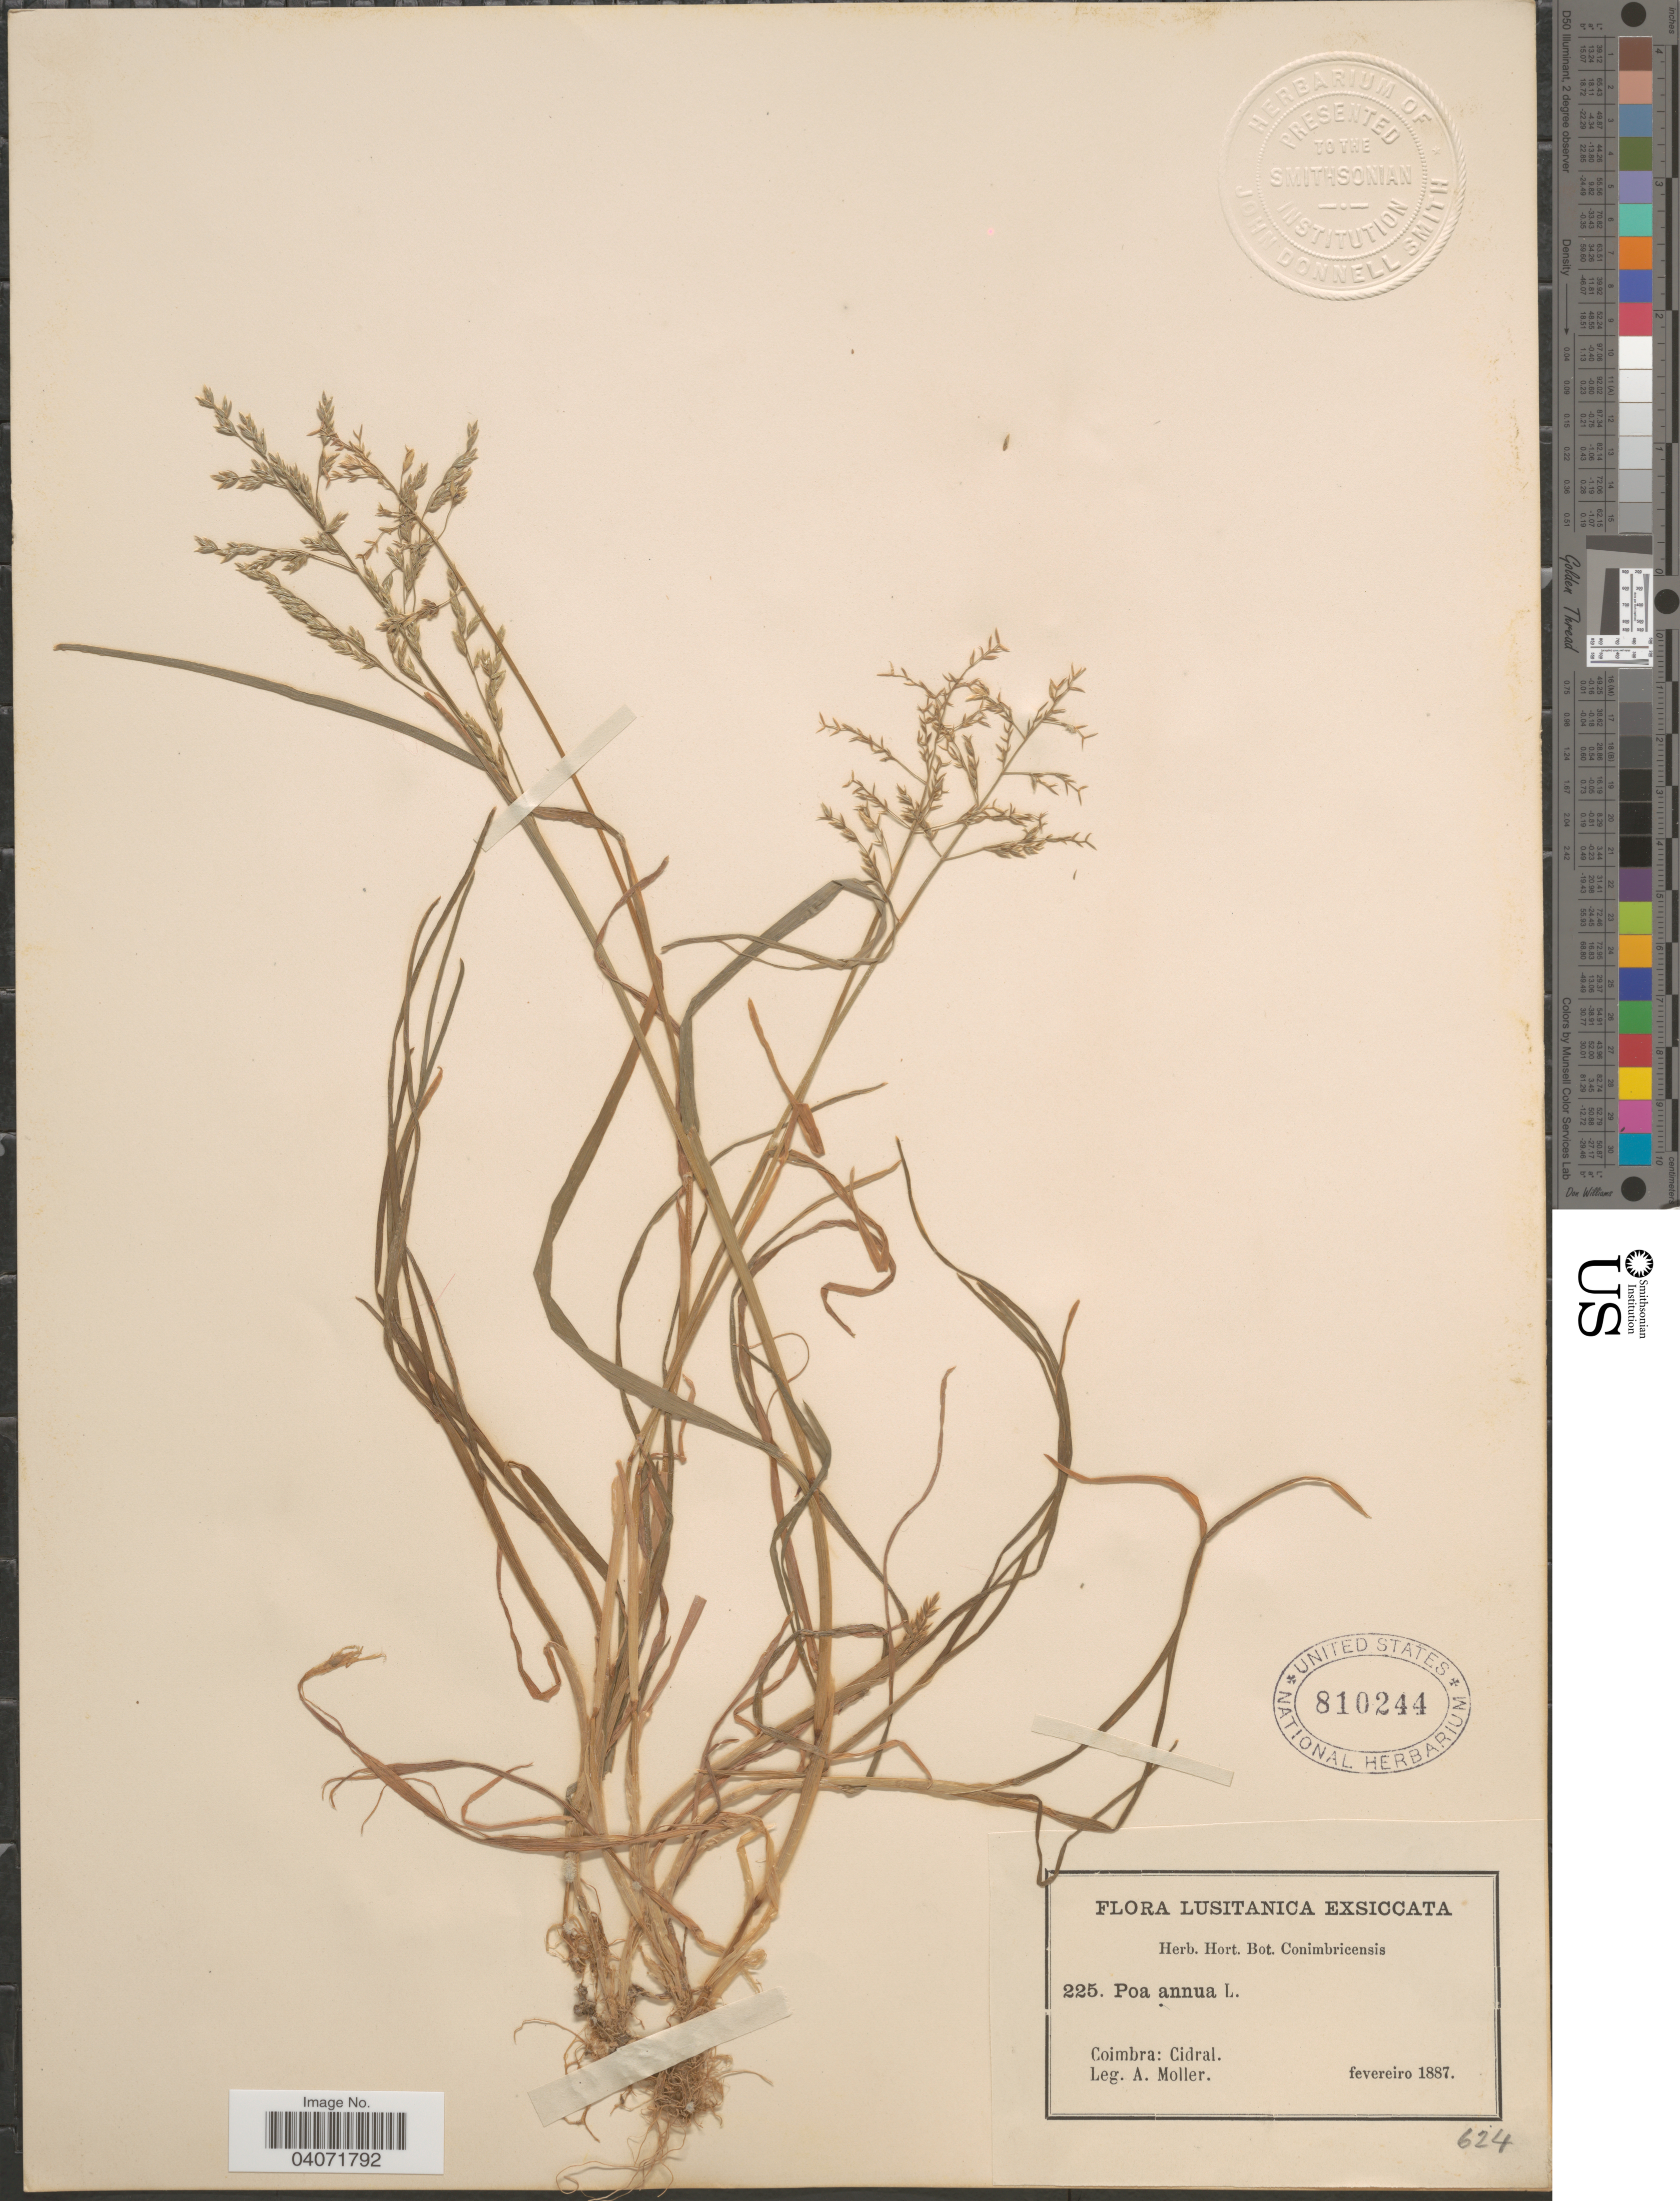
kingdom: Plantae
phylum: Tracheophyta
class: Liliopsida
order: Poales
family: Poaceae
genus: Poa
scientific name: Poa annua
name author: L.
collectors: A. Moller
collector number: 225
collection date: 1887-02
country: Portugal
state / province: Coimbra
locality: Lusitanica. Cidral.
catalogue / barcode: US 810244